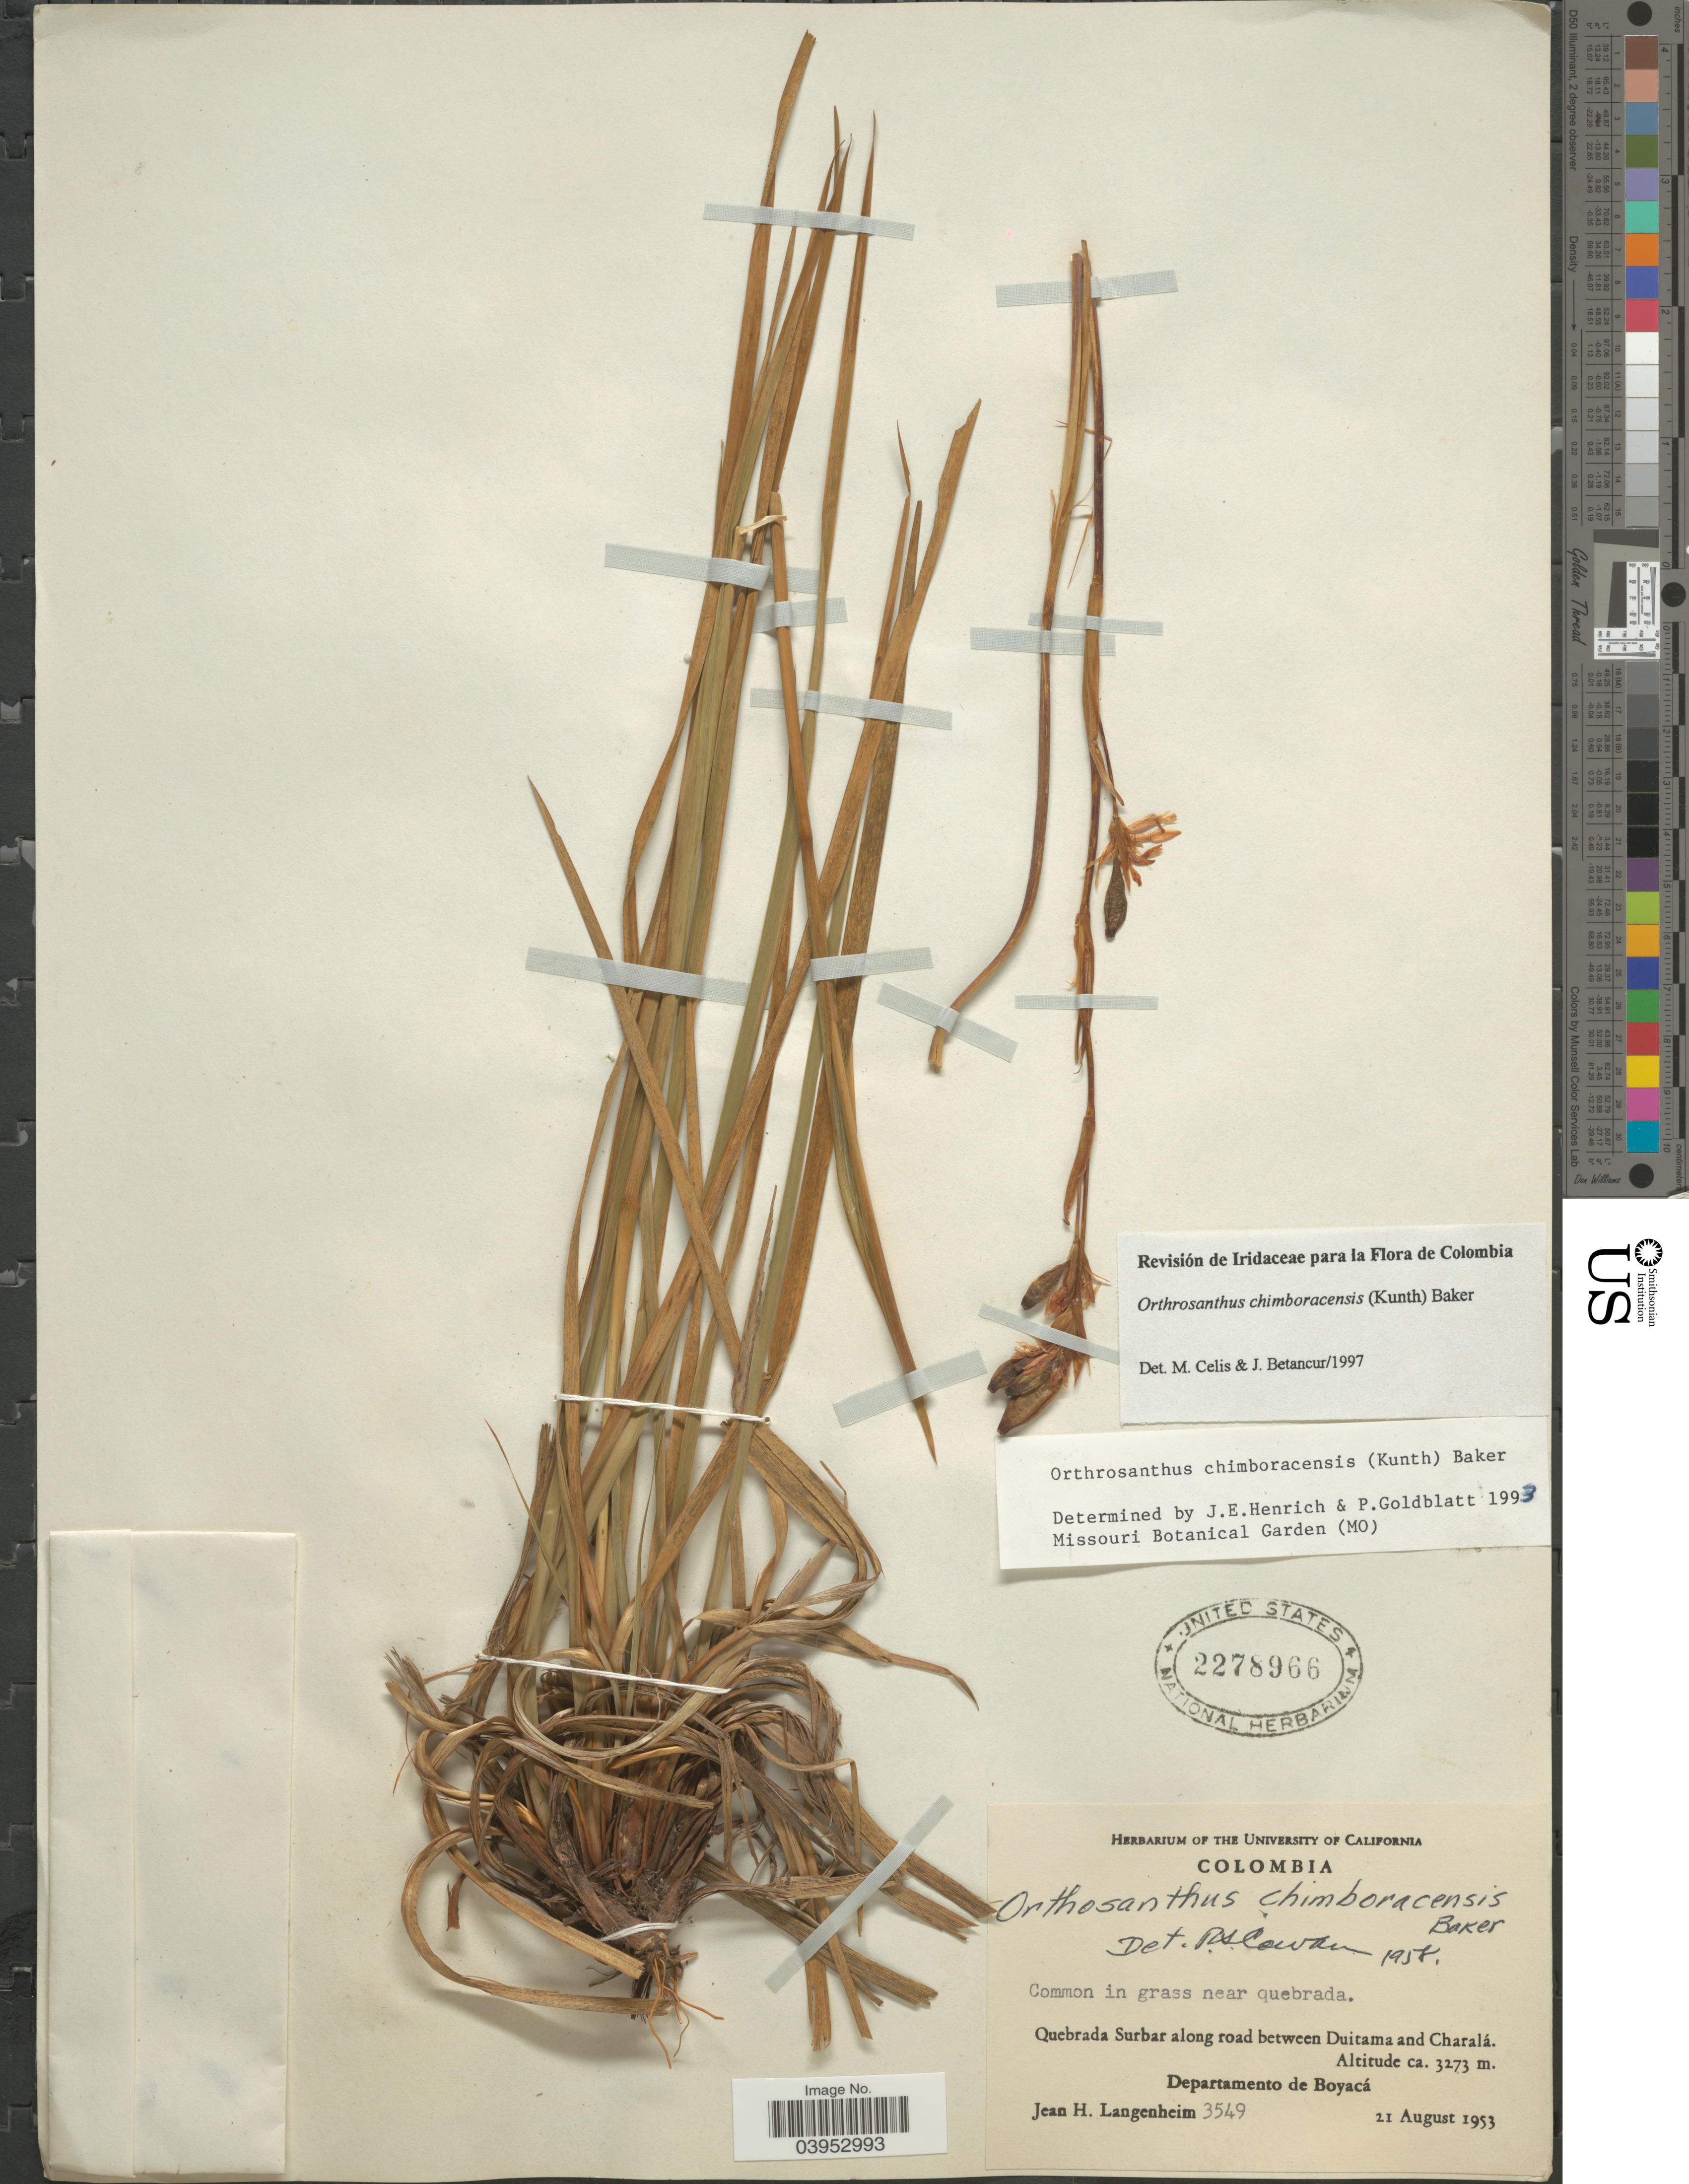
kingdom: Plantae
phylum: Tracheophyta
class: Liliopsida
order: Asparagales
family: Iridaceae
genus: Orthrosanthus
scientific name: Orthrosanthus chimboracensis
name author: (Kunth) Baker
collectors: J. H. Langenheim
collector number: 3549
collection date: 1953-08-21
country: Colombia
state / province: Boyacá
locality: Quebrada Surbar along road between Duitama and Chatalá. Departamento de Boyacá.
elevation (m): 3273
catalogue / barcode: US 2278966